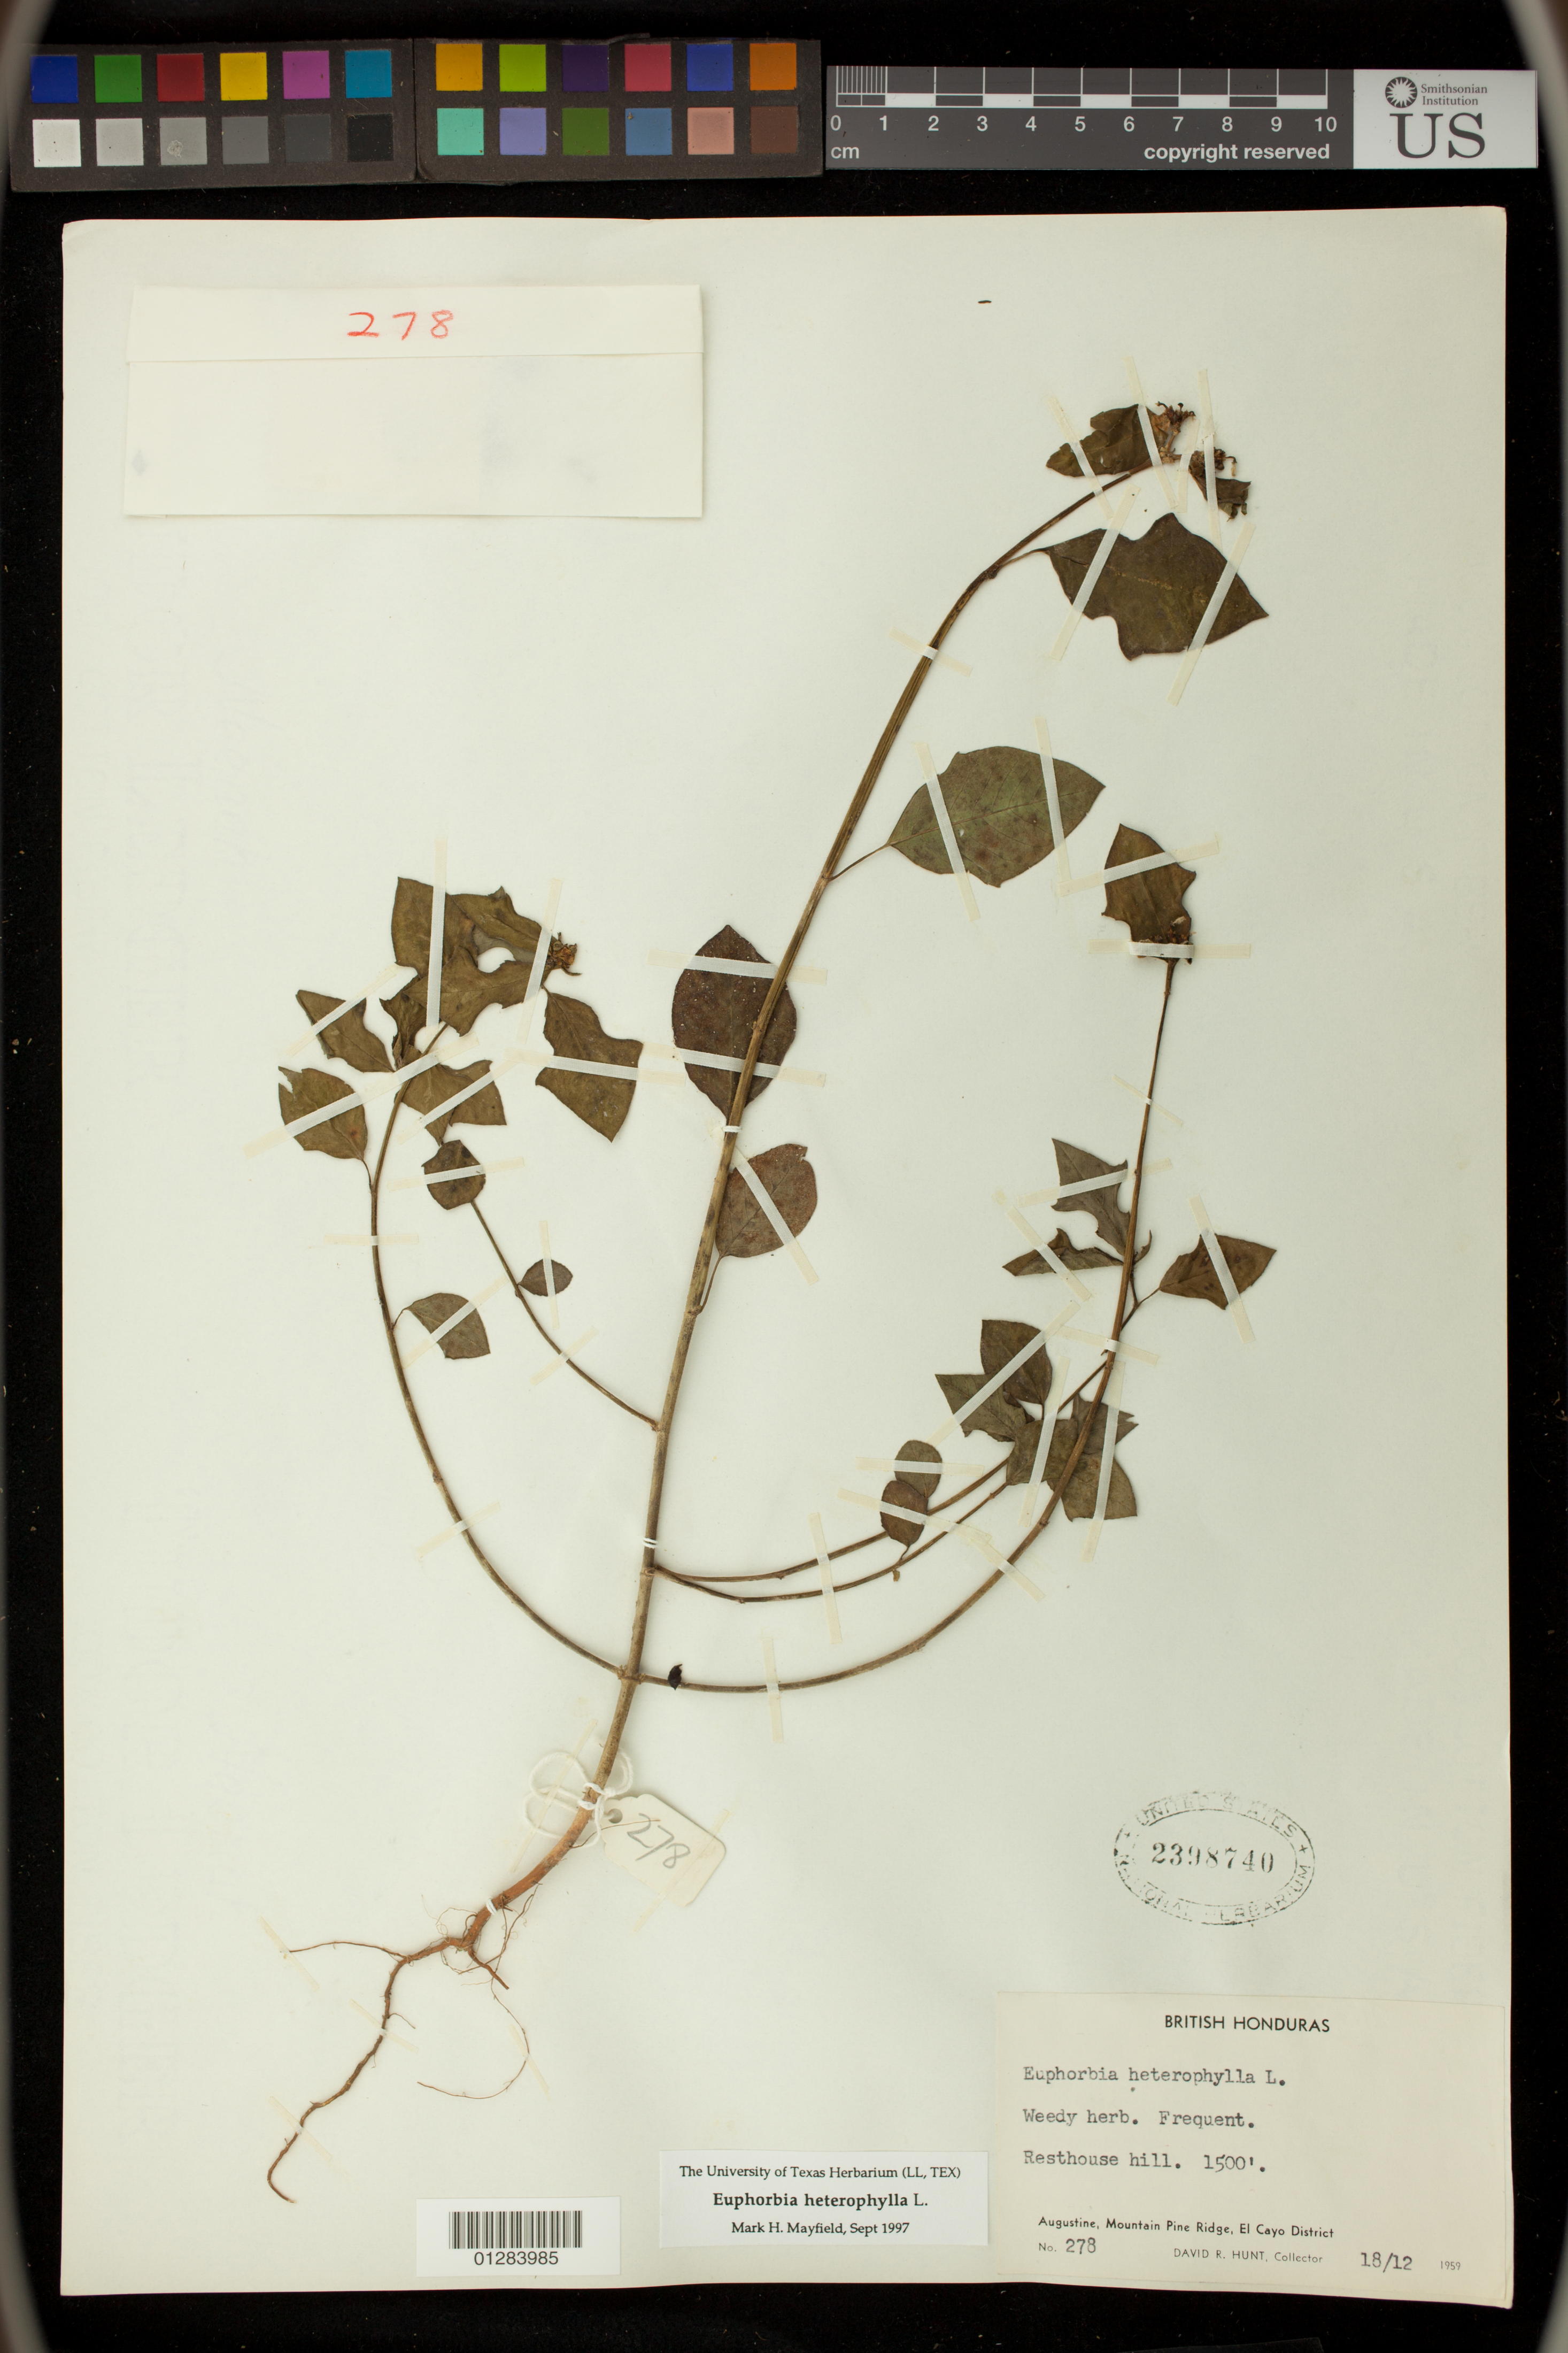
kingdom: Plantae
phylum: Tracheophyta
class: Magnoliopsida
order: Malpighiales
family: Euphorbiaceae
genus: Euphorbia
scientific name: Euphorbia heterophylla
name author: L.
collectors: D. R. Hunt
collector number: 278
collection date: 1959-12-18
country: Belize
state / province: Cayo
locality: Augustine, Mountain Pine Ridge, El Cayo District. Resthouse hill.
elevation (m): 457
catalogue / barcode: US 2398740